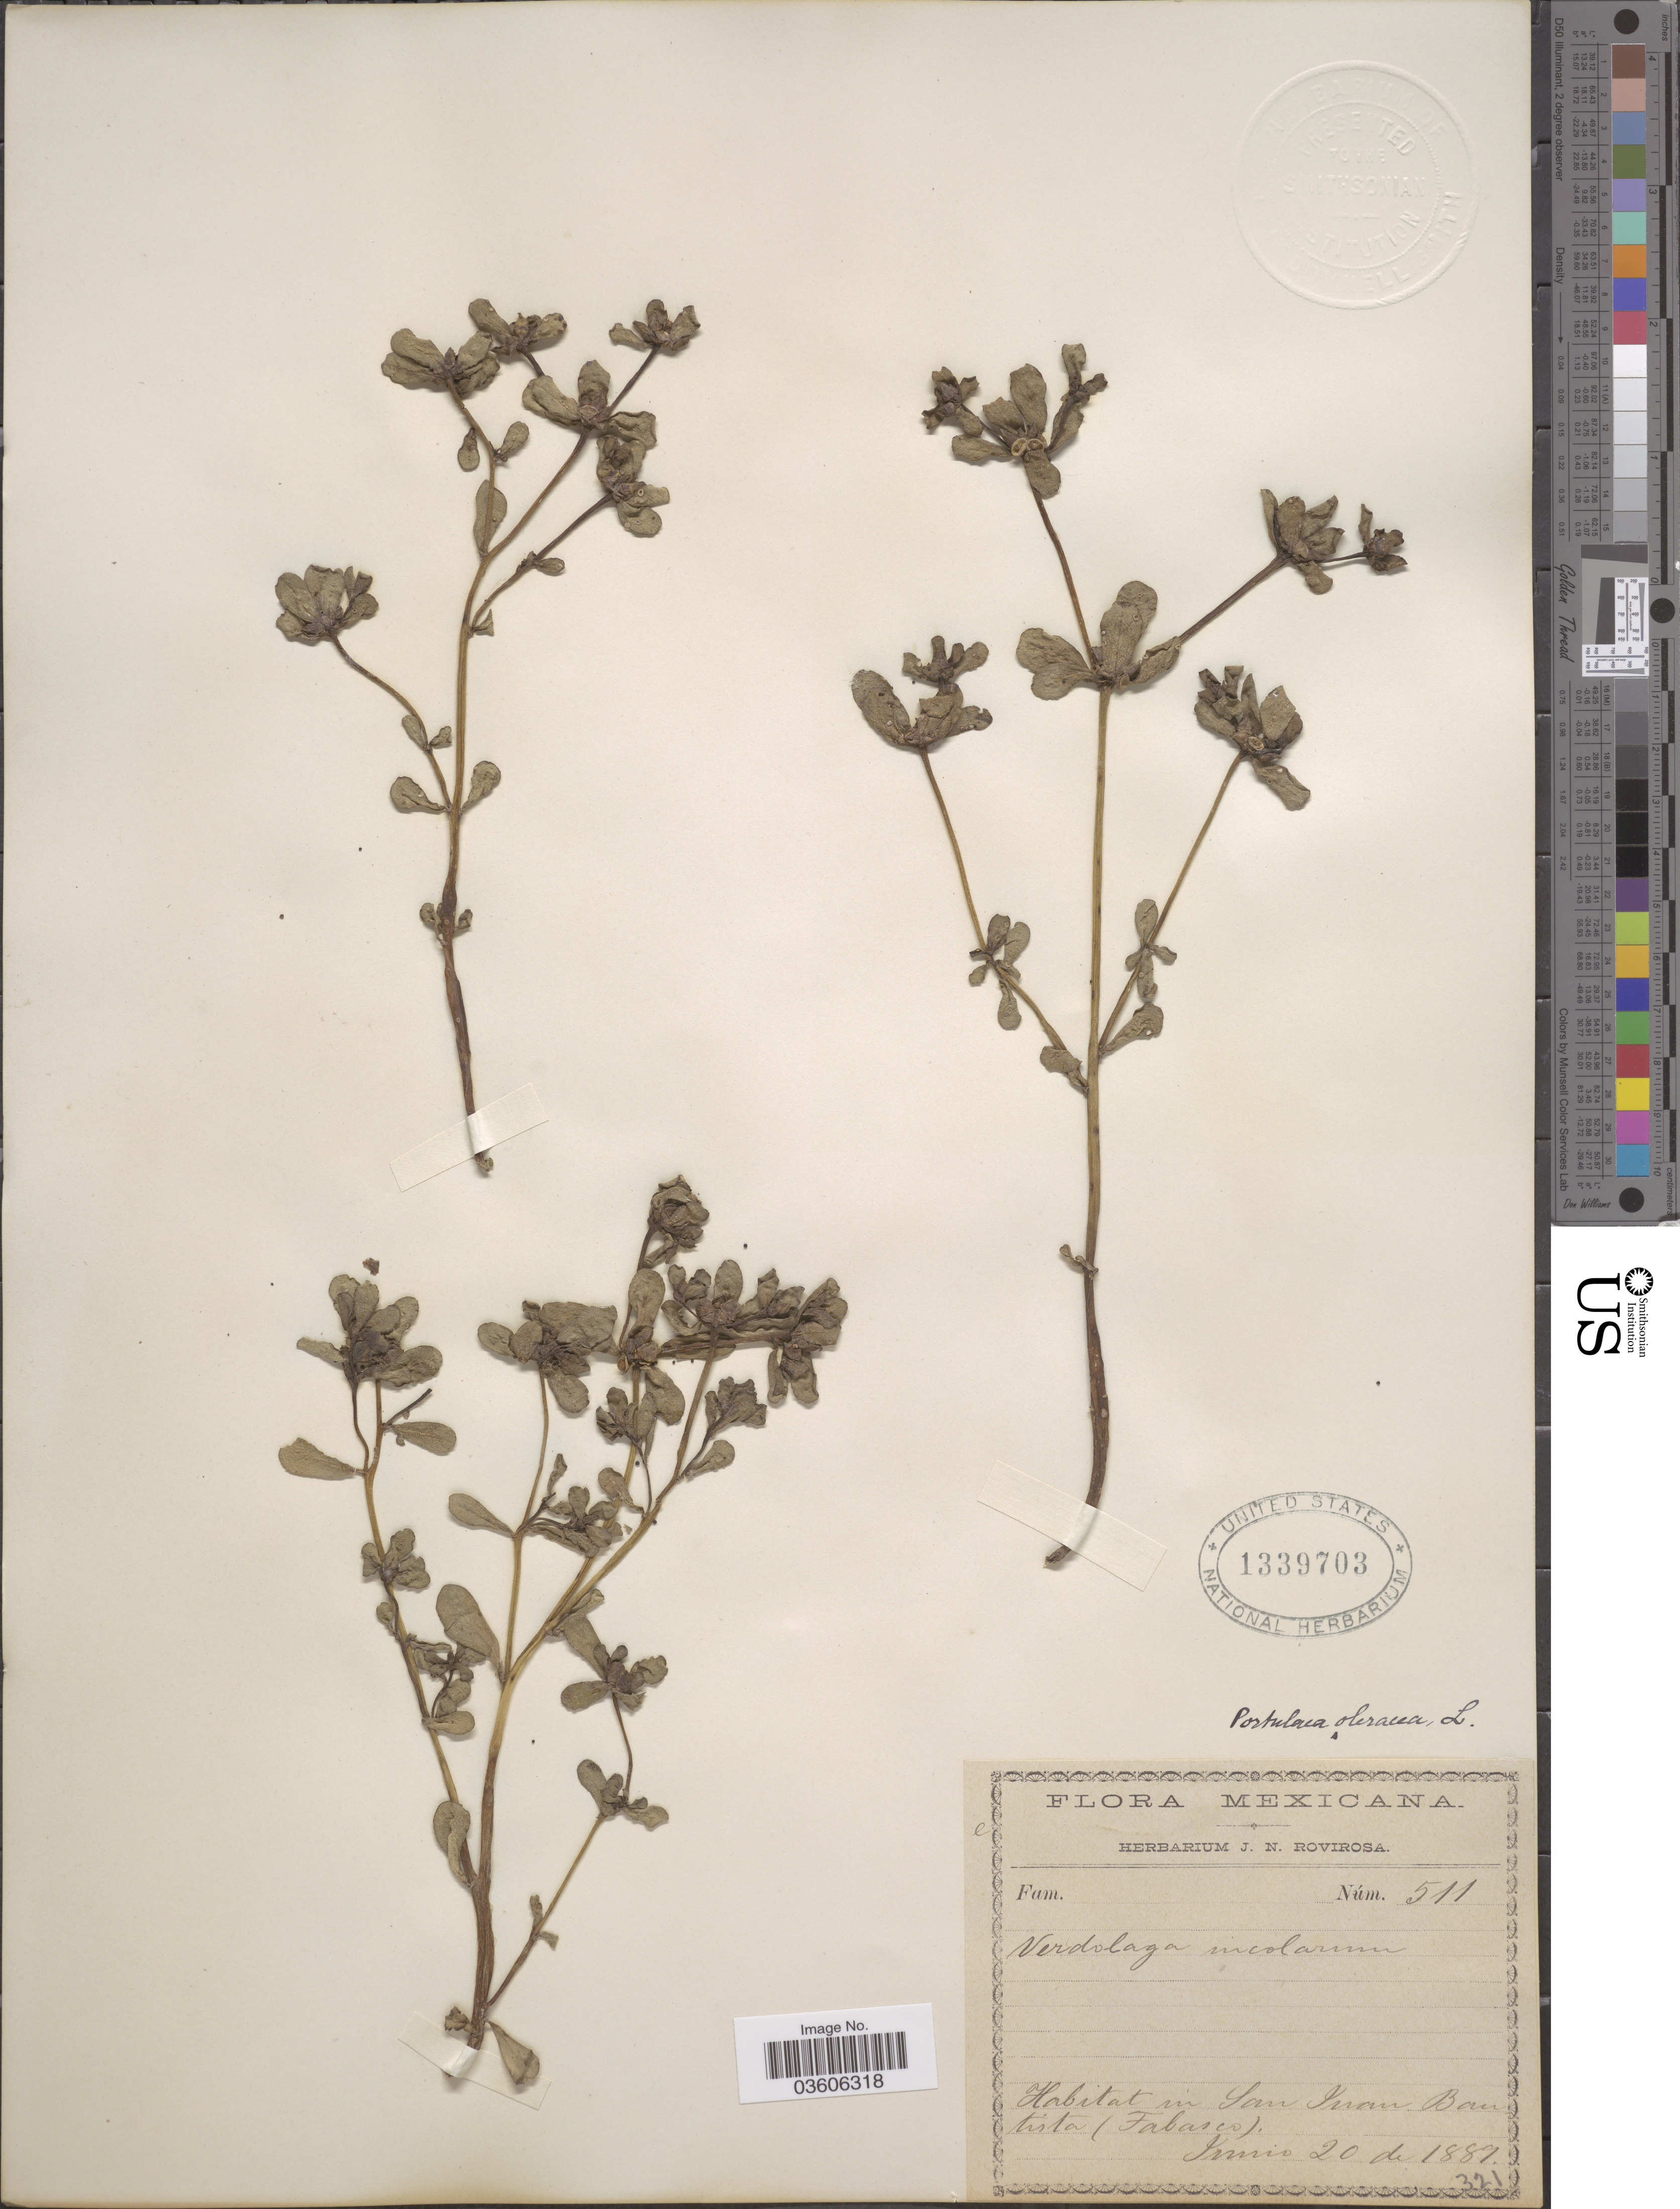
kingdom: Plantae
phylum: Tracheophyta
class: Magnoliopsida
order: Caryophyllales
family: Portulacaceae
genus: Portulaca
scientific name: Portulaca oleracea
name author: L.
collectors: ex herb. J. N. Rovirosa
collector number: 511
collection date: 1889-06-20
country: Mexico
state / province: Tabasco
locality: San Juan Bautista.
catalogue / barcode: US 1339703